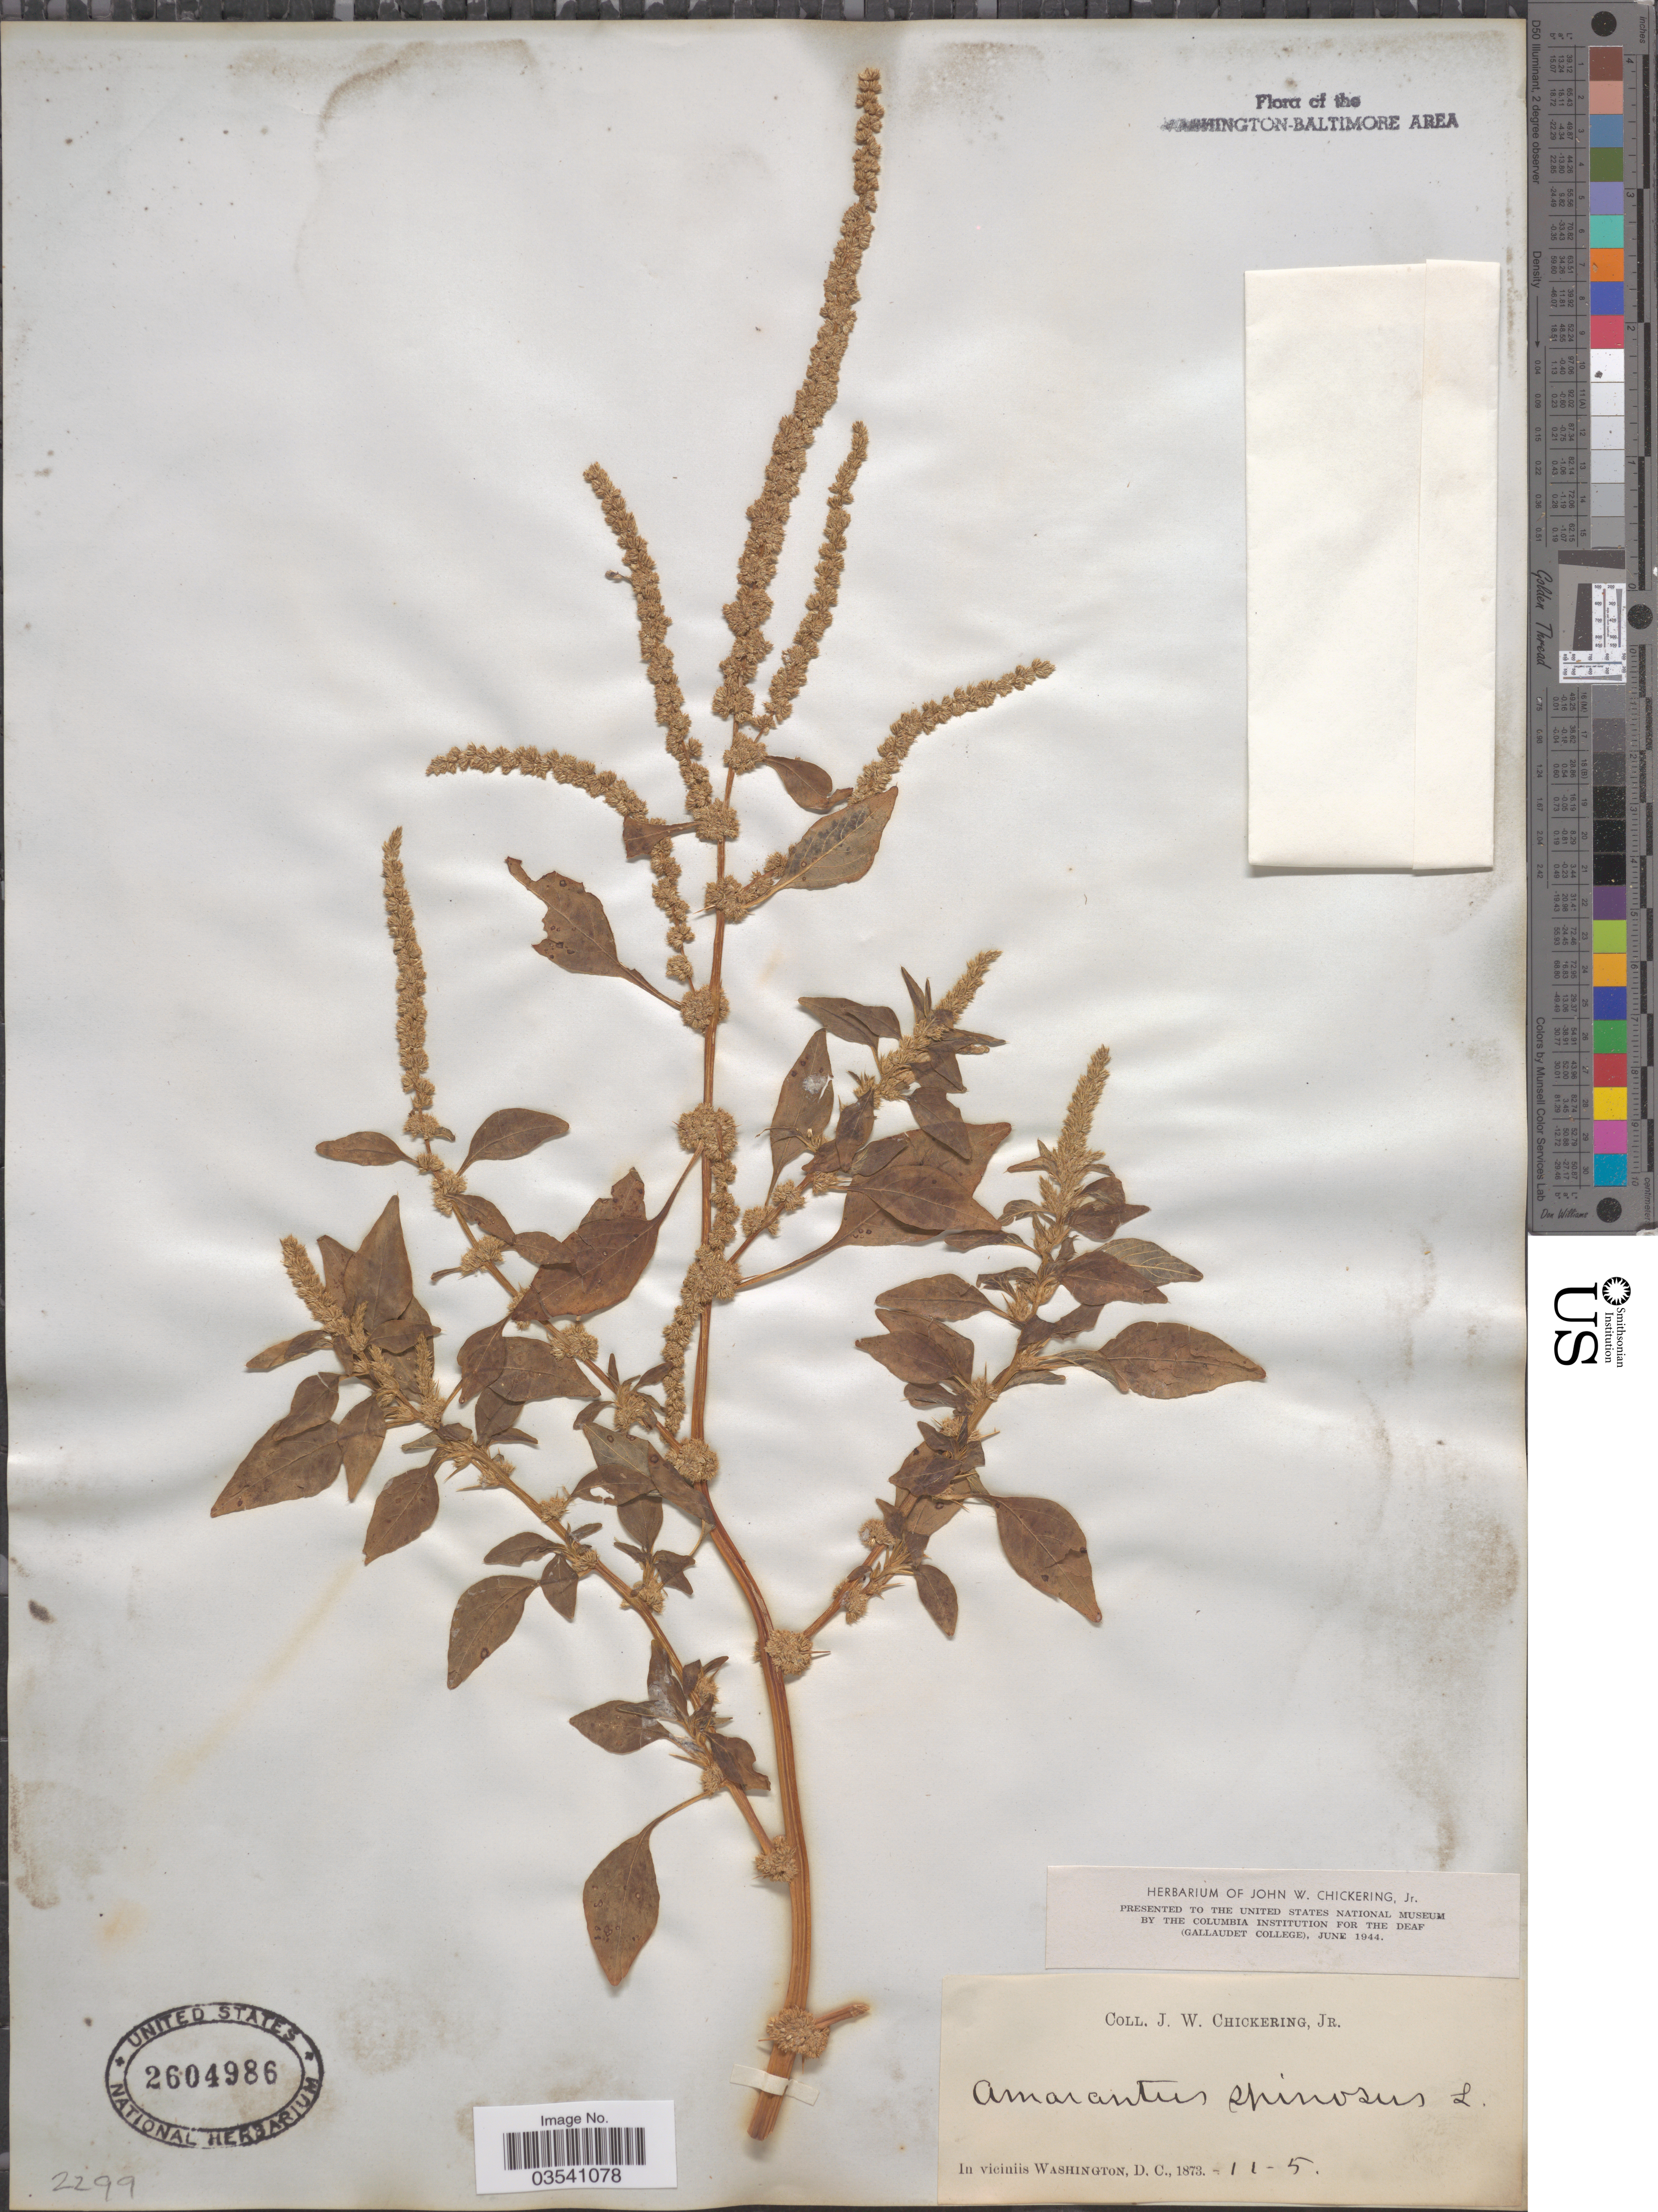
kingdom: Plantae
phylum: Tracheophyta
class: Magnoliopsida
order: Caryophyllales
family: Amaranthaceae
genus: Amaranthus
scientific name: Amaranthus spinosus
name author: L.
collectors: J. Chickering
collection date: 1873-05-11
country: United States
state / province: District of Columbia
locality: Washington-Baltimore Area. In viciniis Washington, D.C.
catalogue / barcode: US 2604986